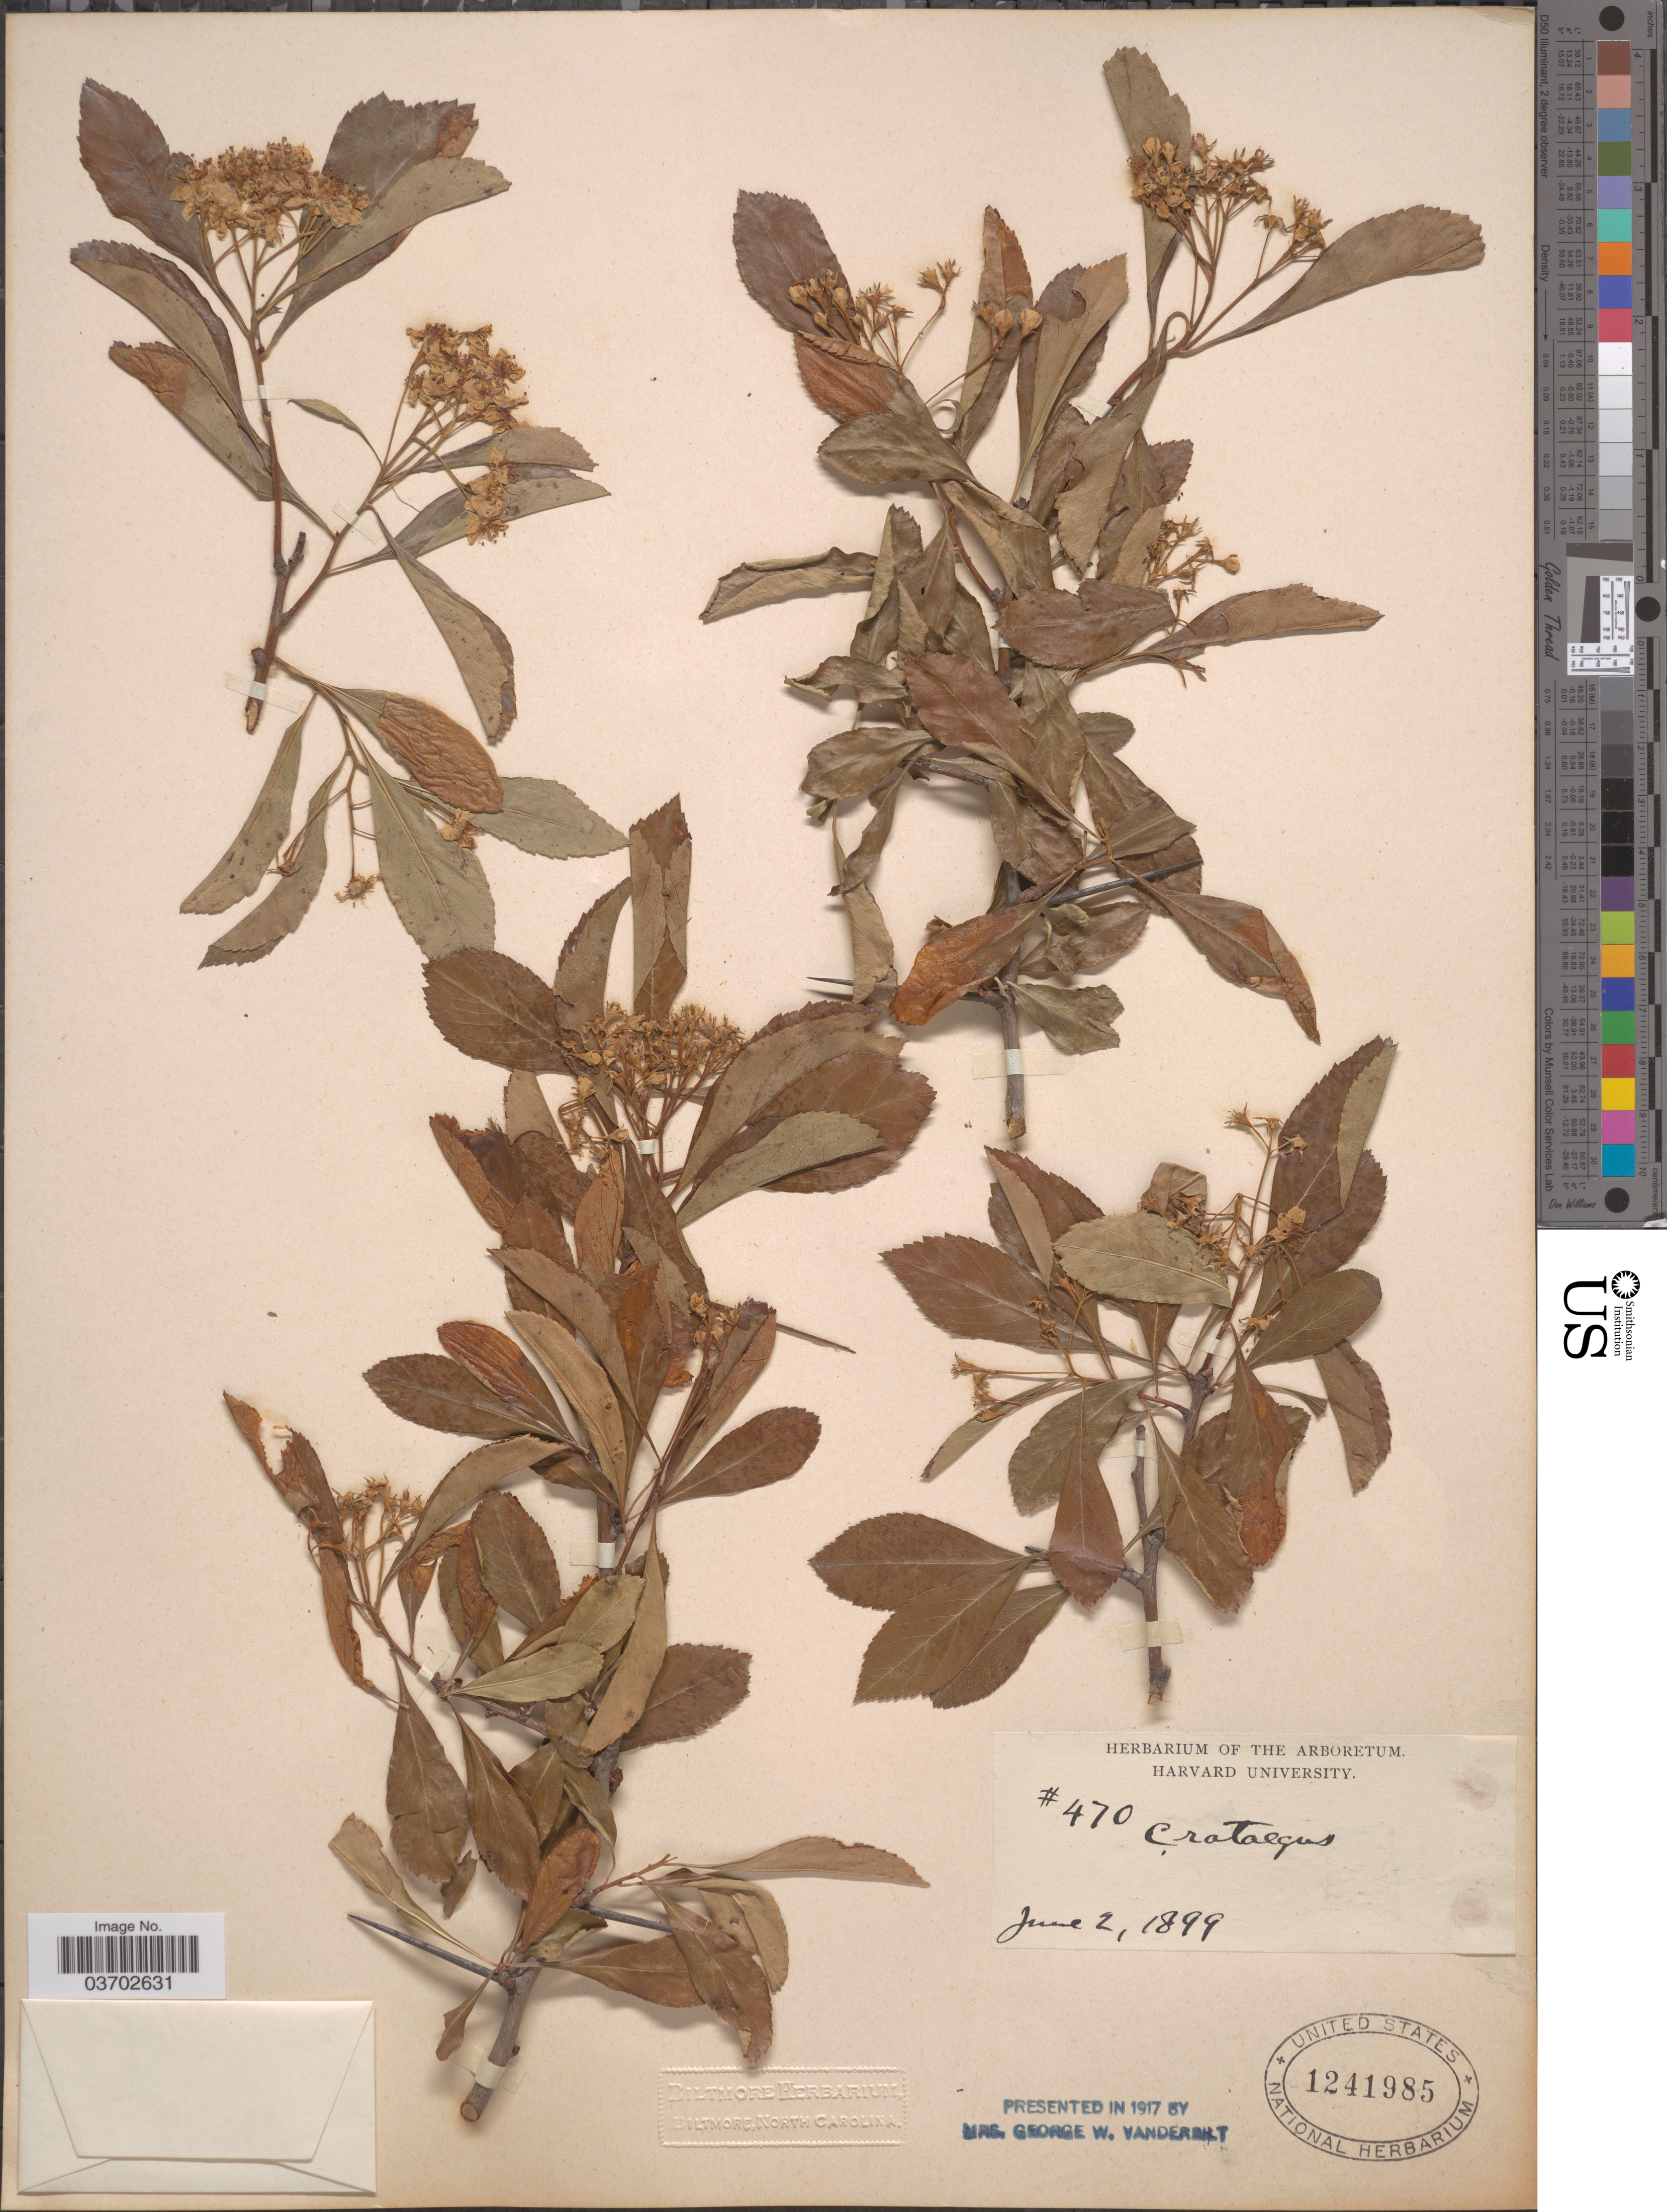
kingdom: Plantae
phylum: Tracheophyta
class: Magnoliopsida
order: Rosales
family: Rosaceae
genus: Crataegus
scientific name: Crataegus sp.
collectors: Ex herb. of the Arboretum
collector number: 470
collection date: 1899-06-02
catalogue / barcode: US 1241985